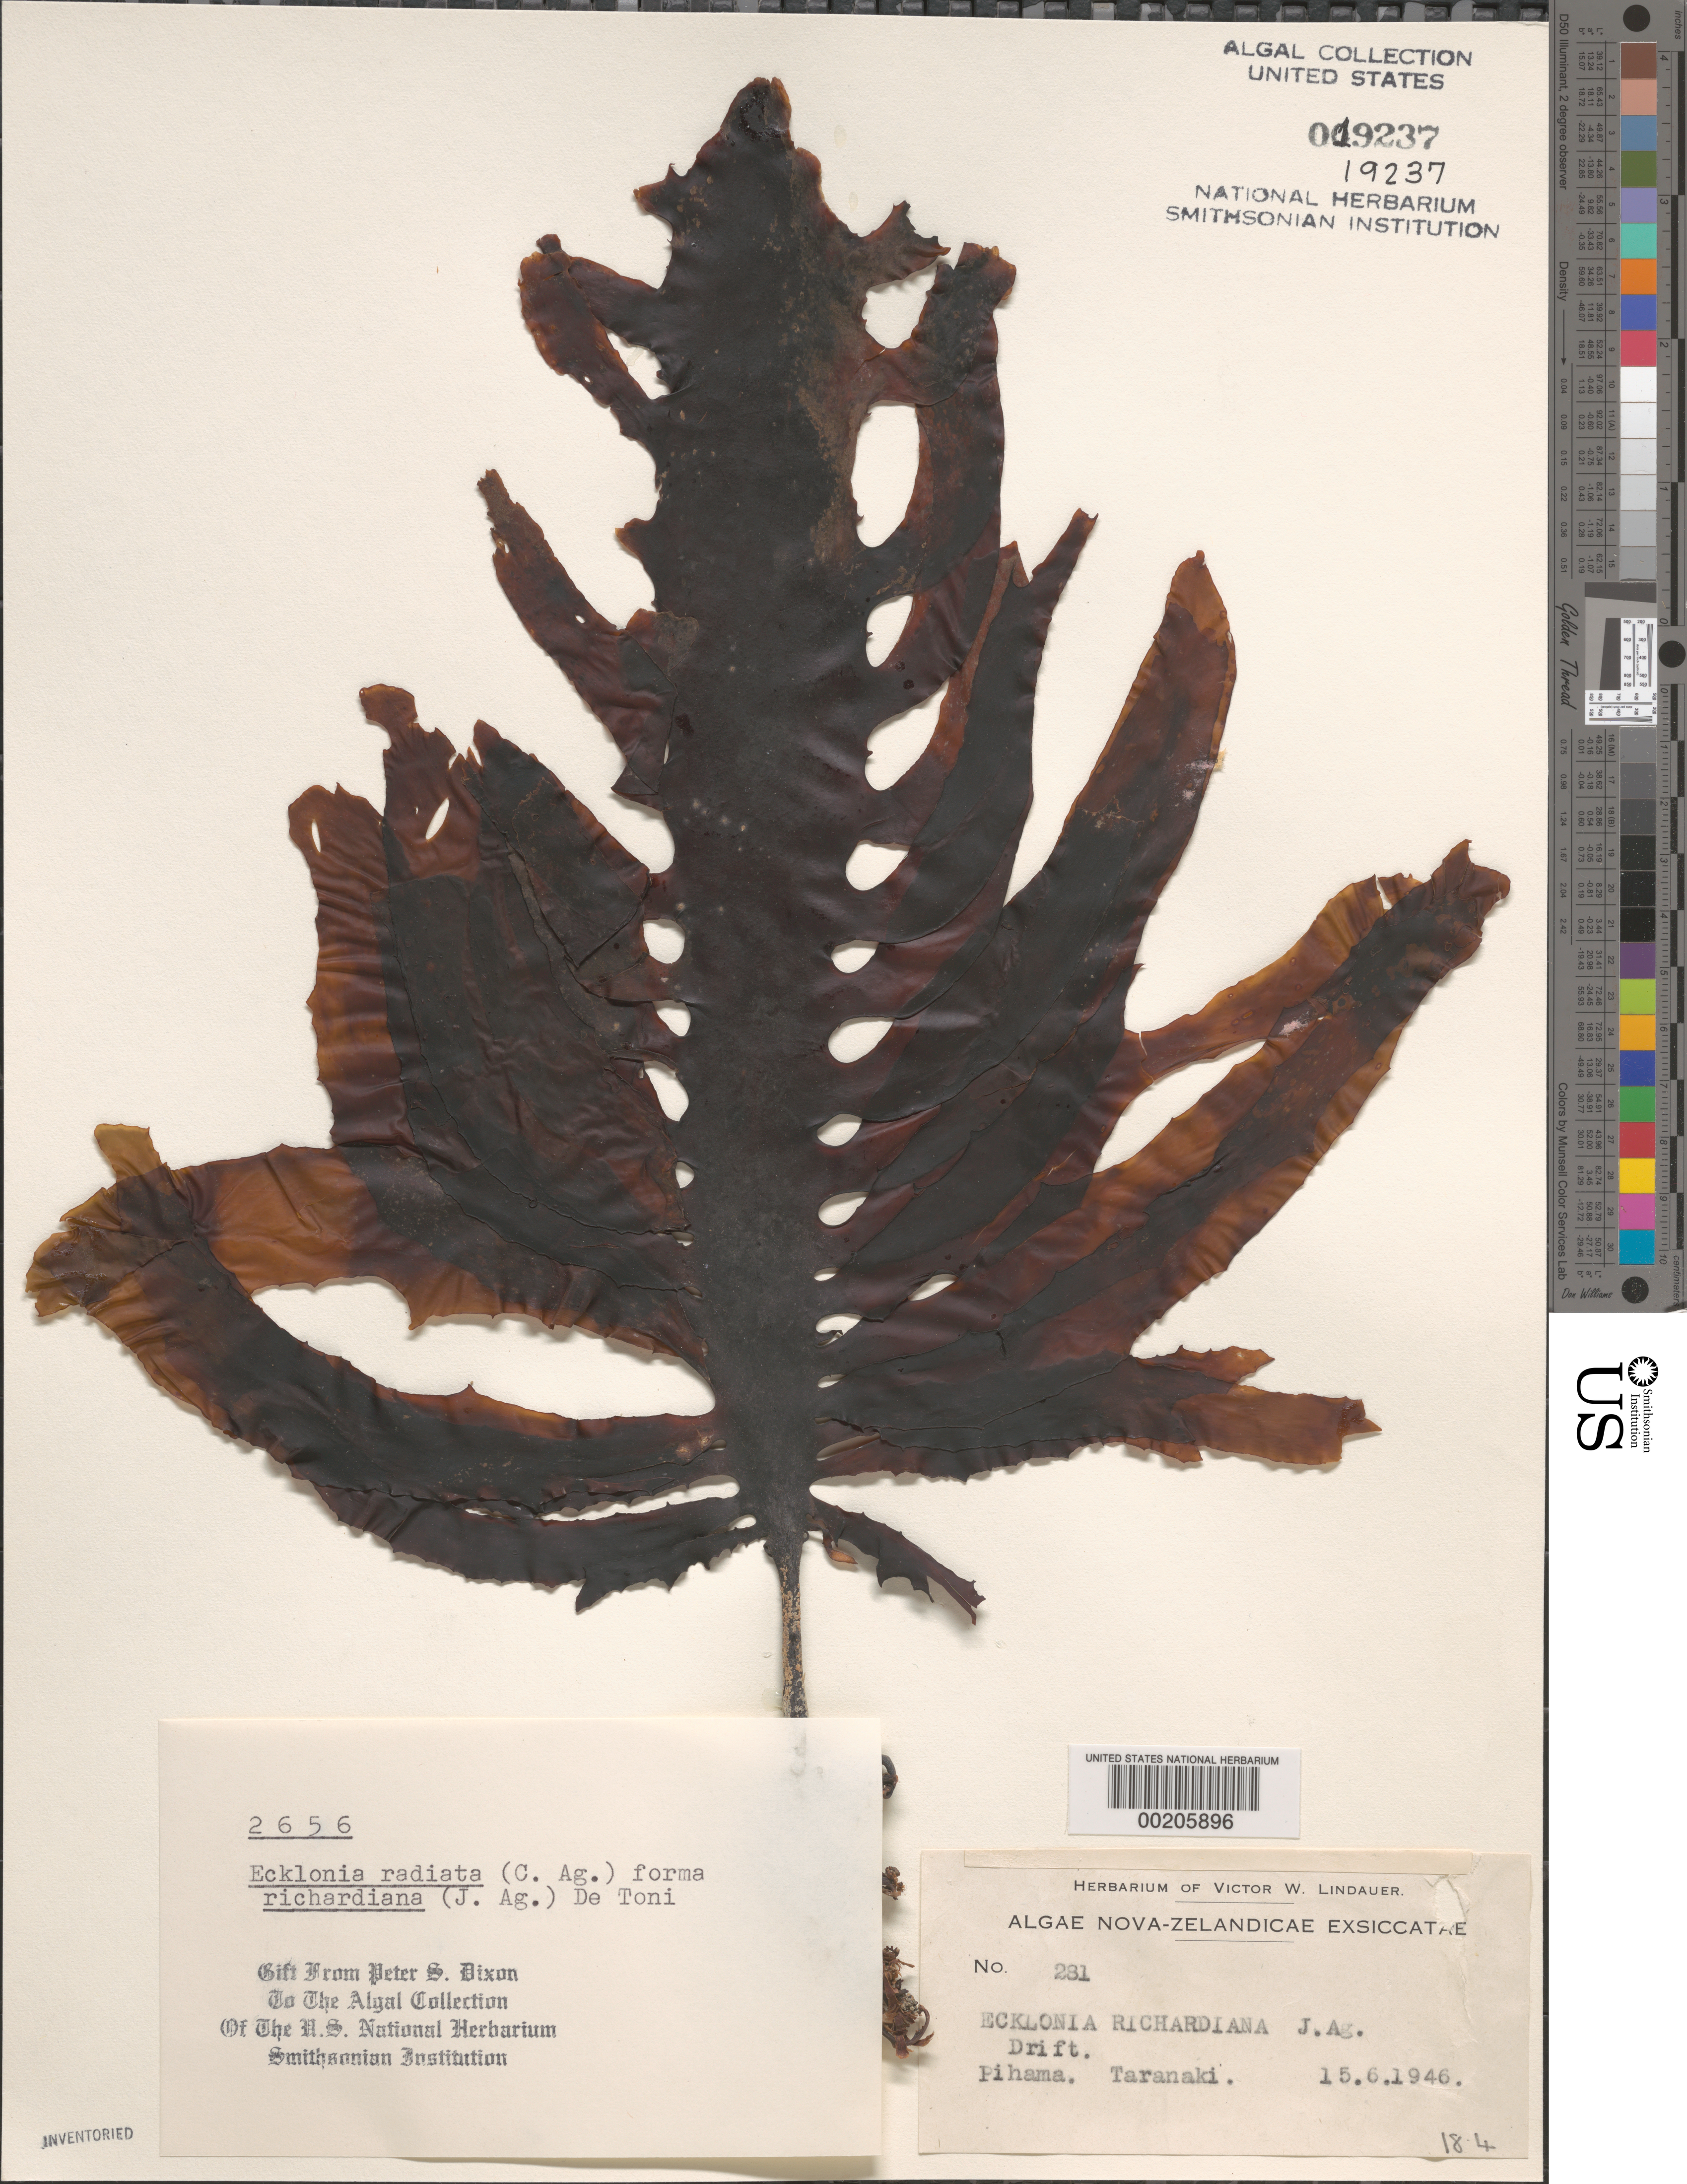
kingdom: Chromista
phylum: Ochrophyta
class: Phaeophyceae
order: Laminariales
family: Lessoniaceae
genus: Ecklonia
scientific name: Ecklonia radiata f. richardiana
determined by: Dixon, P. S.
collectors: V. Lindauer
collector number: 281 & PSD 2656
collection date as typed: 15 Jun 1946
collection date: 1946-06-15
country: New Zealand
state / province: Taranaki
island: North Island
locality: Pihama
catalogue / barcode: US 19237